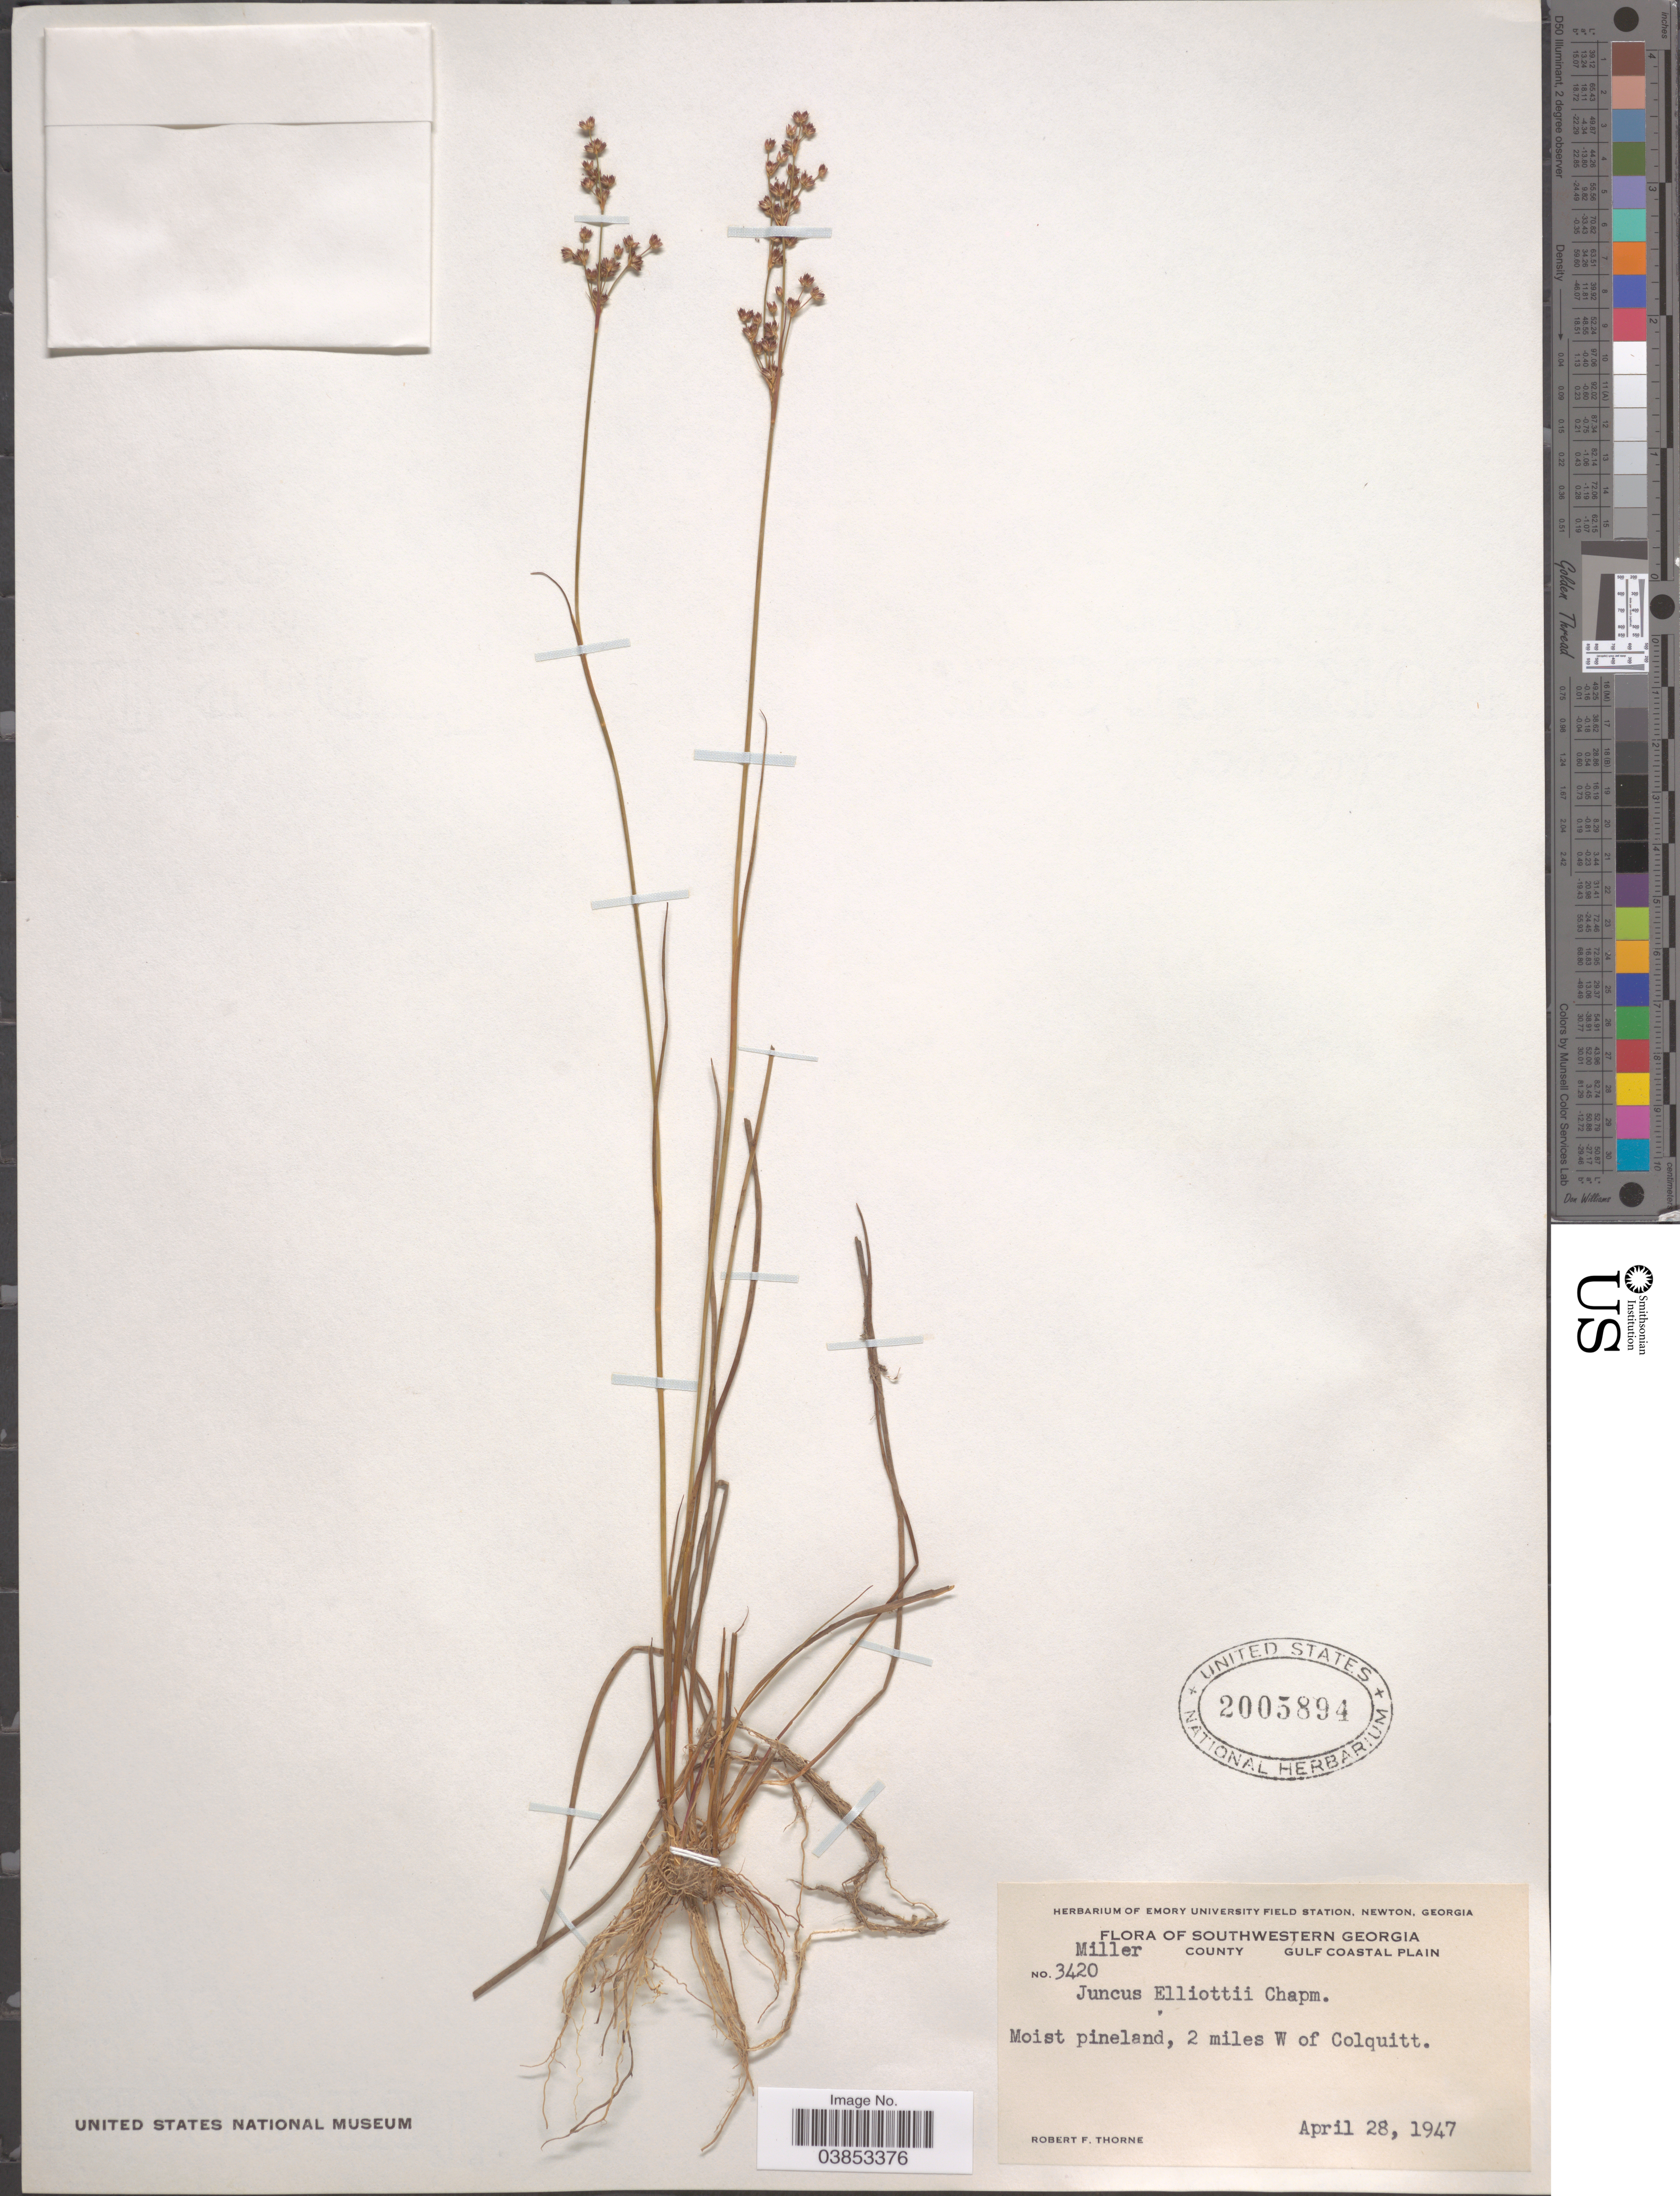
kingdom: Plantae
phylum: Tracheophyta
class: Liliopsida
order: Poales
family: Juncaceae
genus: Juncus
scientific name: Juncus elliottii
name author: Chapm.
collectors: R. F. Thorne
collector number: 3420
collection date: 1947-04-28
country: United States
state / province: Georgia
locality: Southwestern Georgia. Miller County, Gulf Coastal Plain. 2 miles W of Colquitt.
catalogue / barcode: US 2005894